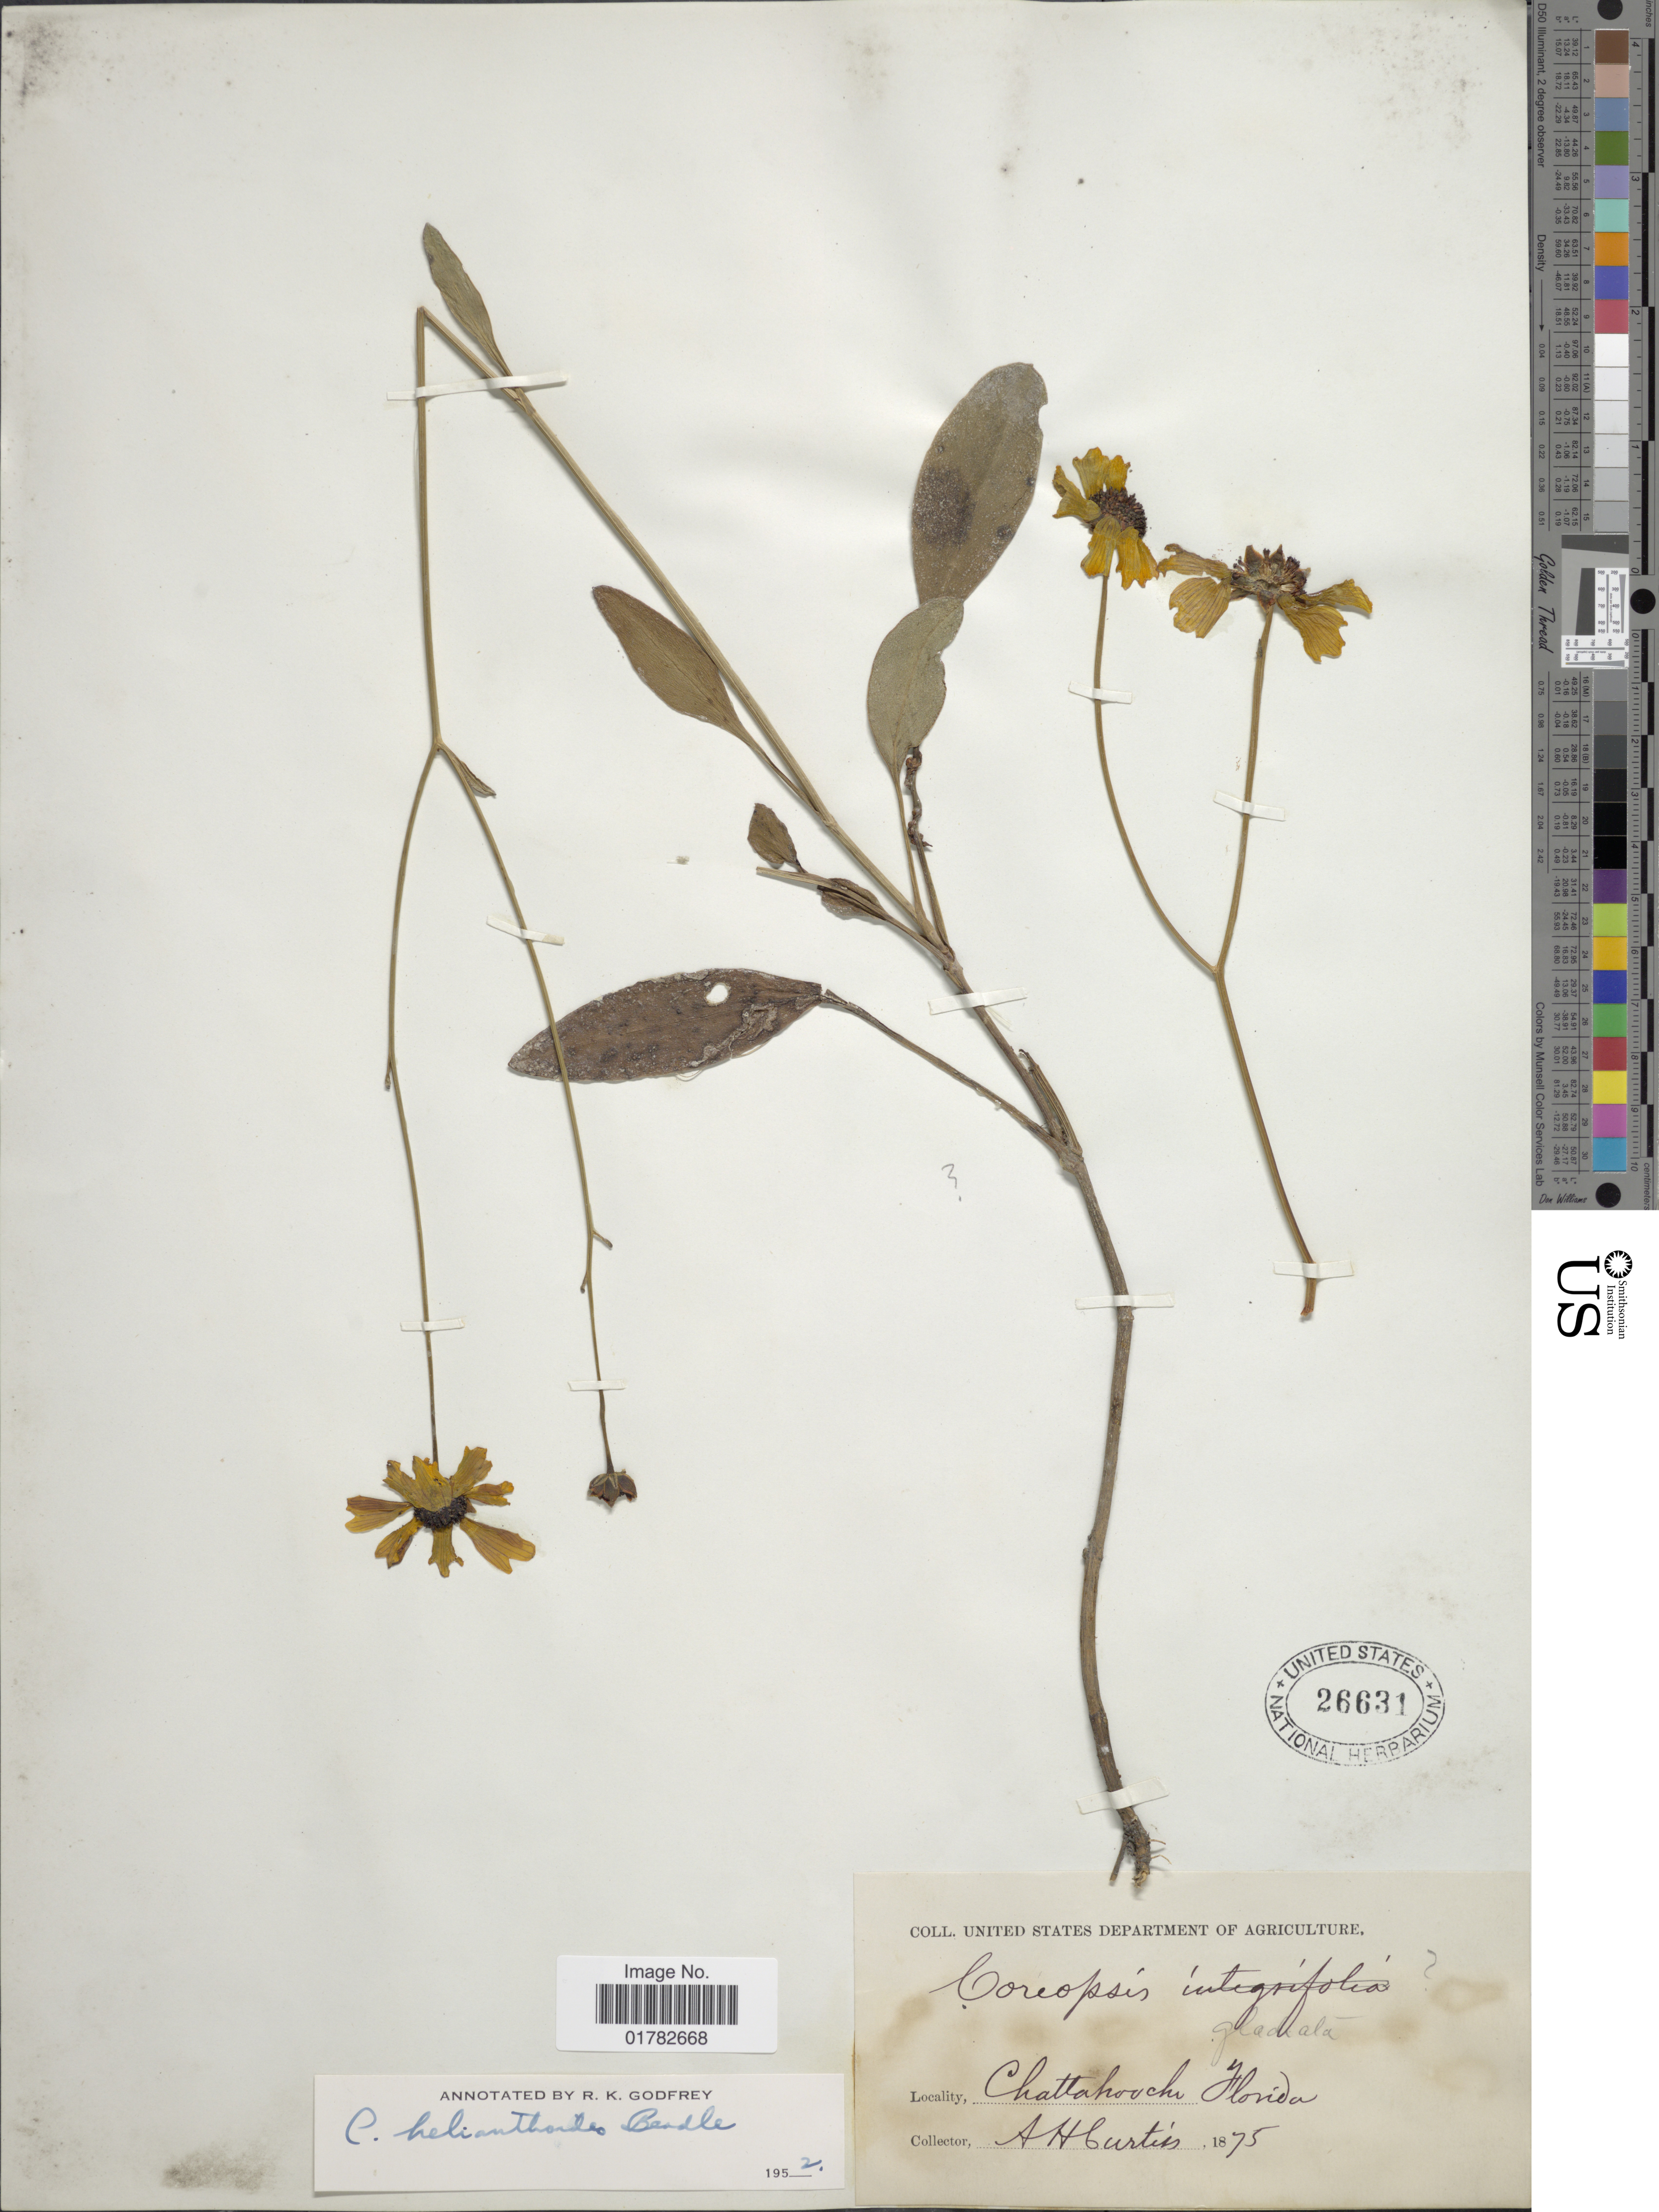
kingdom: Plantae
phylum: Tracheophyta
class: Magnoliopsida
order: Asterales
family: Asteraceae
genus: Coreopsis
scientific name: Coreopsis helianthoides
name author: Beadle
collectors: A. H. Curtiss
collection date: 1875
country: United States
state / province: Florida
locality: Chattahoochee.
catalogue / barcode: US 26631